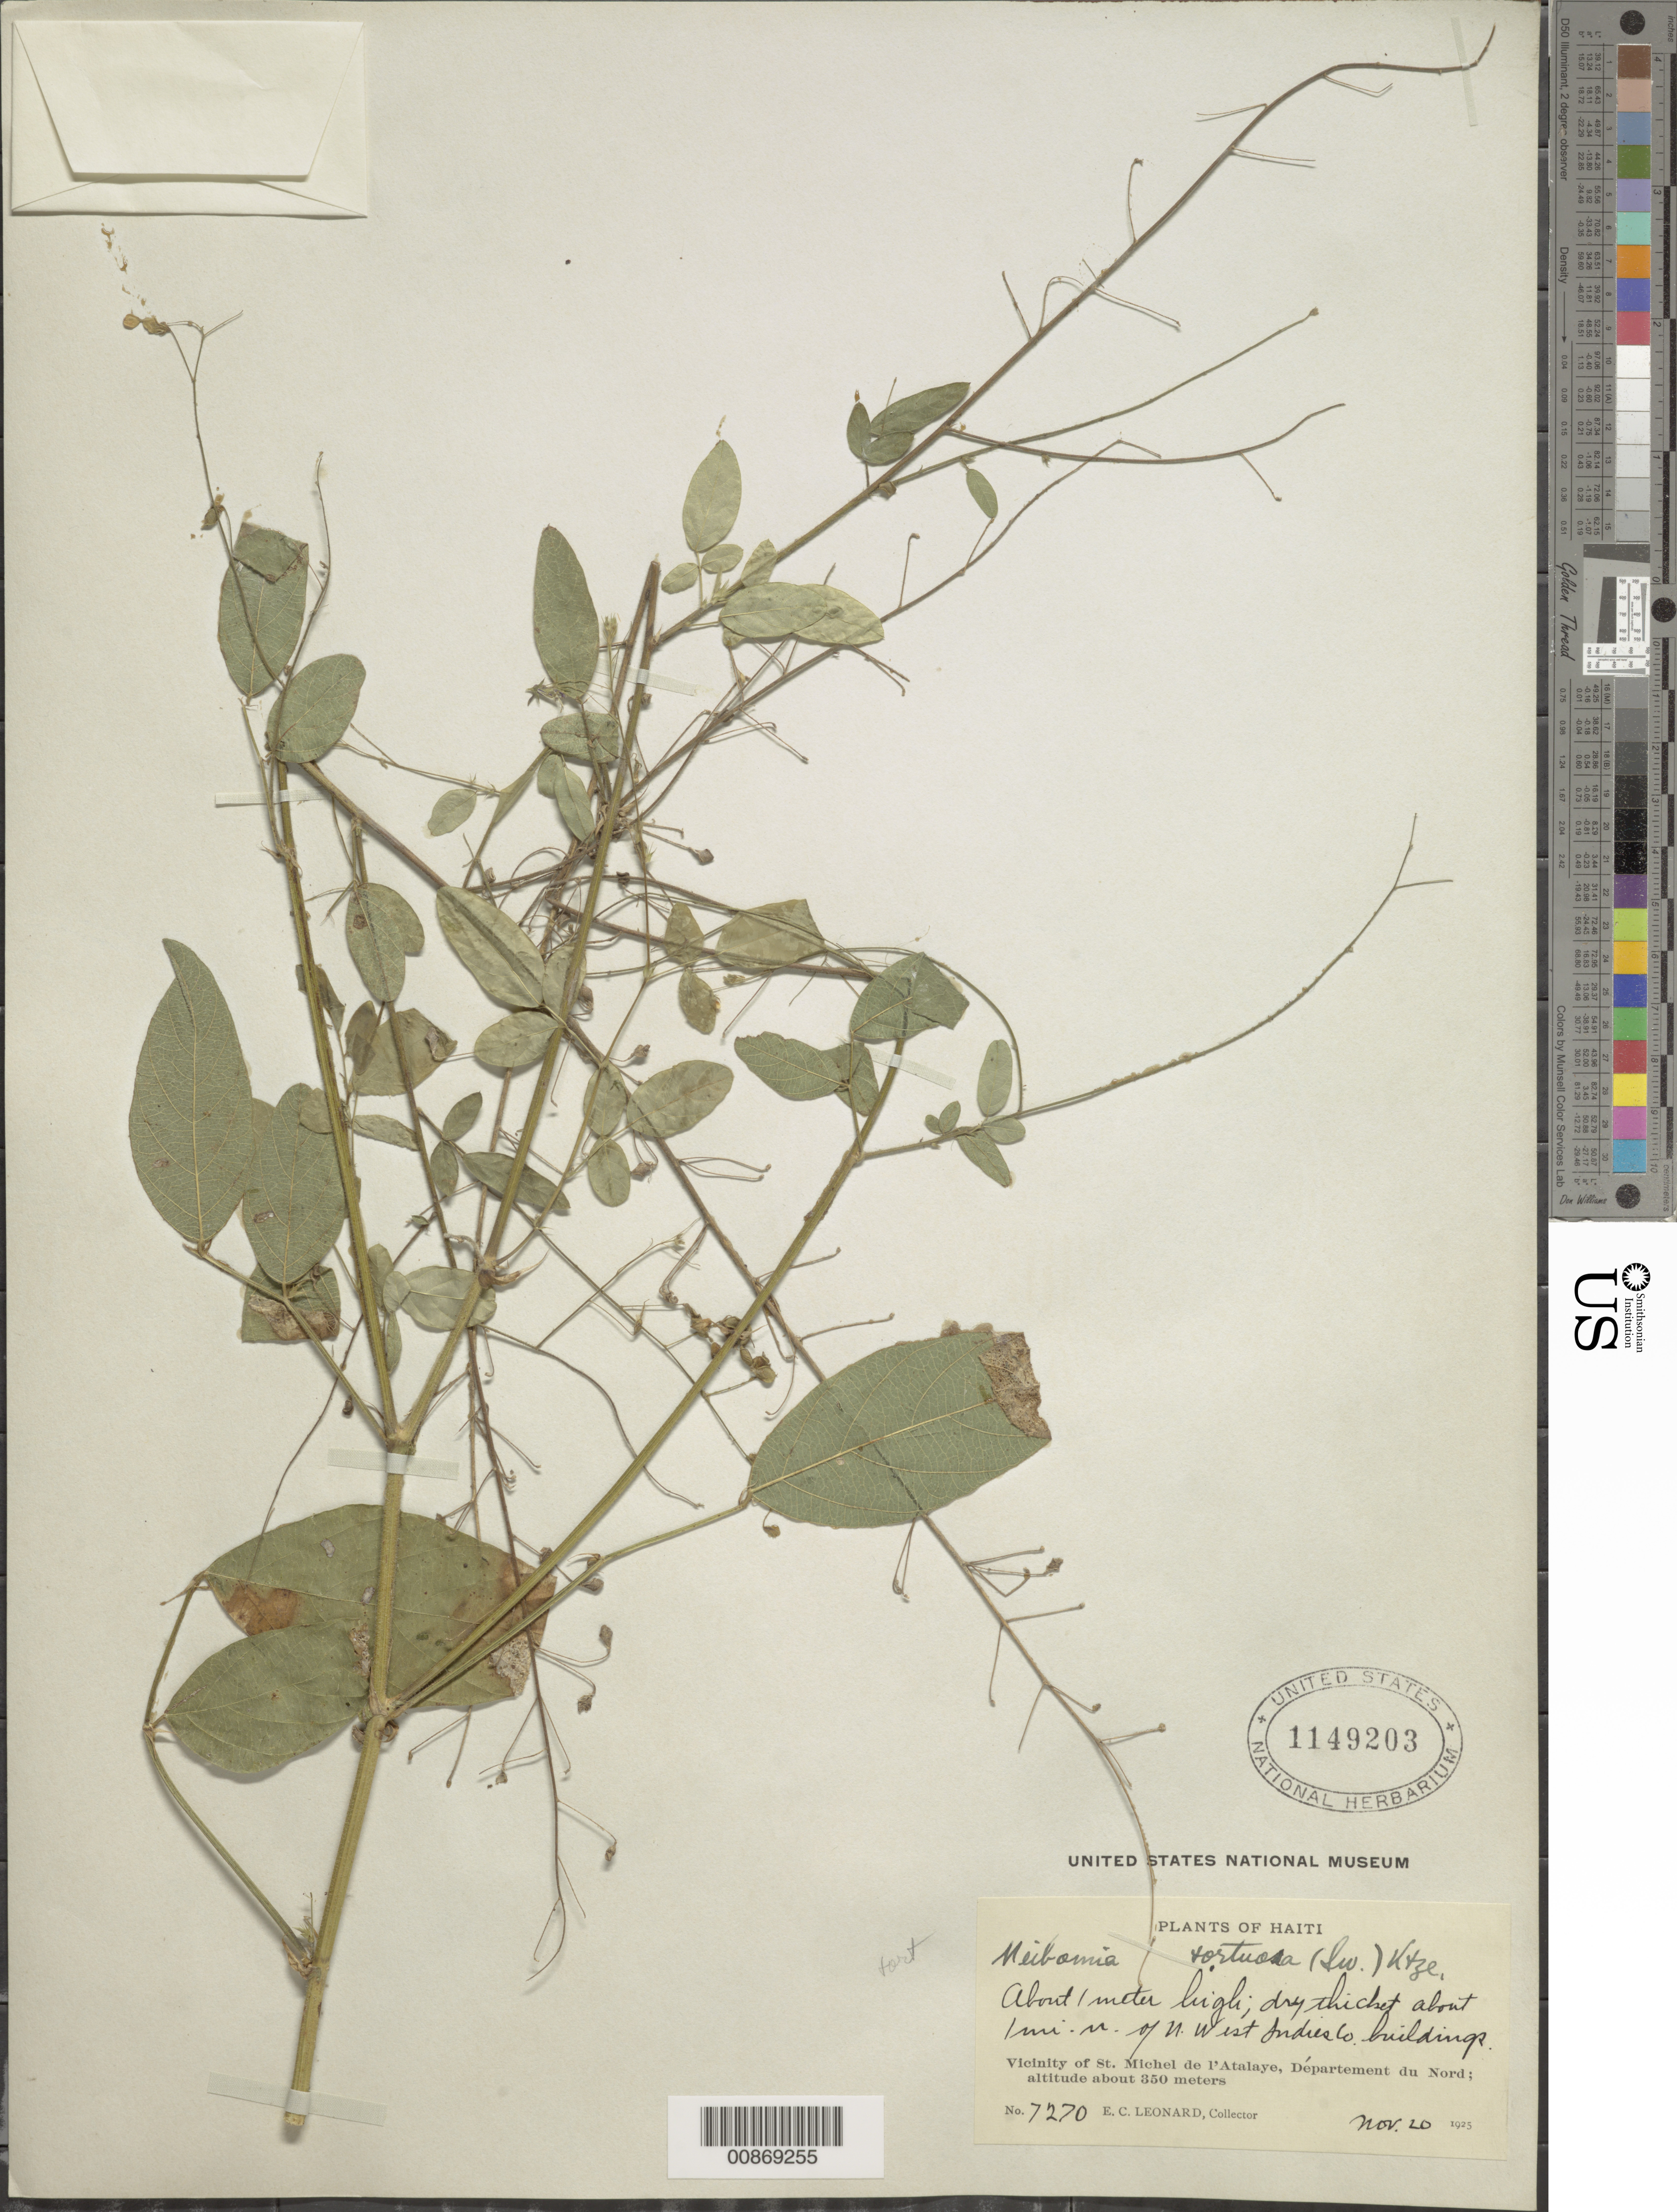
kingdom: Plantae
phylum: Tracheophyta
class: Magnoliopsida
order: Fabales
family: Fabaceae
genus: Desmodium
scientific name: Desmodium tortuosum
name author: (Sw.) DC.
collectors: E. C. Leonard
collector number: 7270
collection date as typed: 20 Nov 1925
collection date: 1925-11-20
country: Haiti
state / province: Nord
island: Hispaniola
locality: Vicinity of St. Michel de l'Atalaye. About 1 mi. N of U. W. Indies Co. buildings.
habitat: Dry thicket.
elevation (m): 350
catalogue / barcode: US 1149203